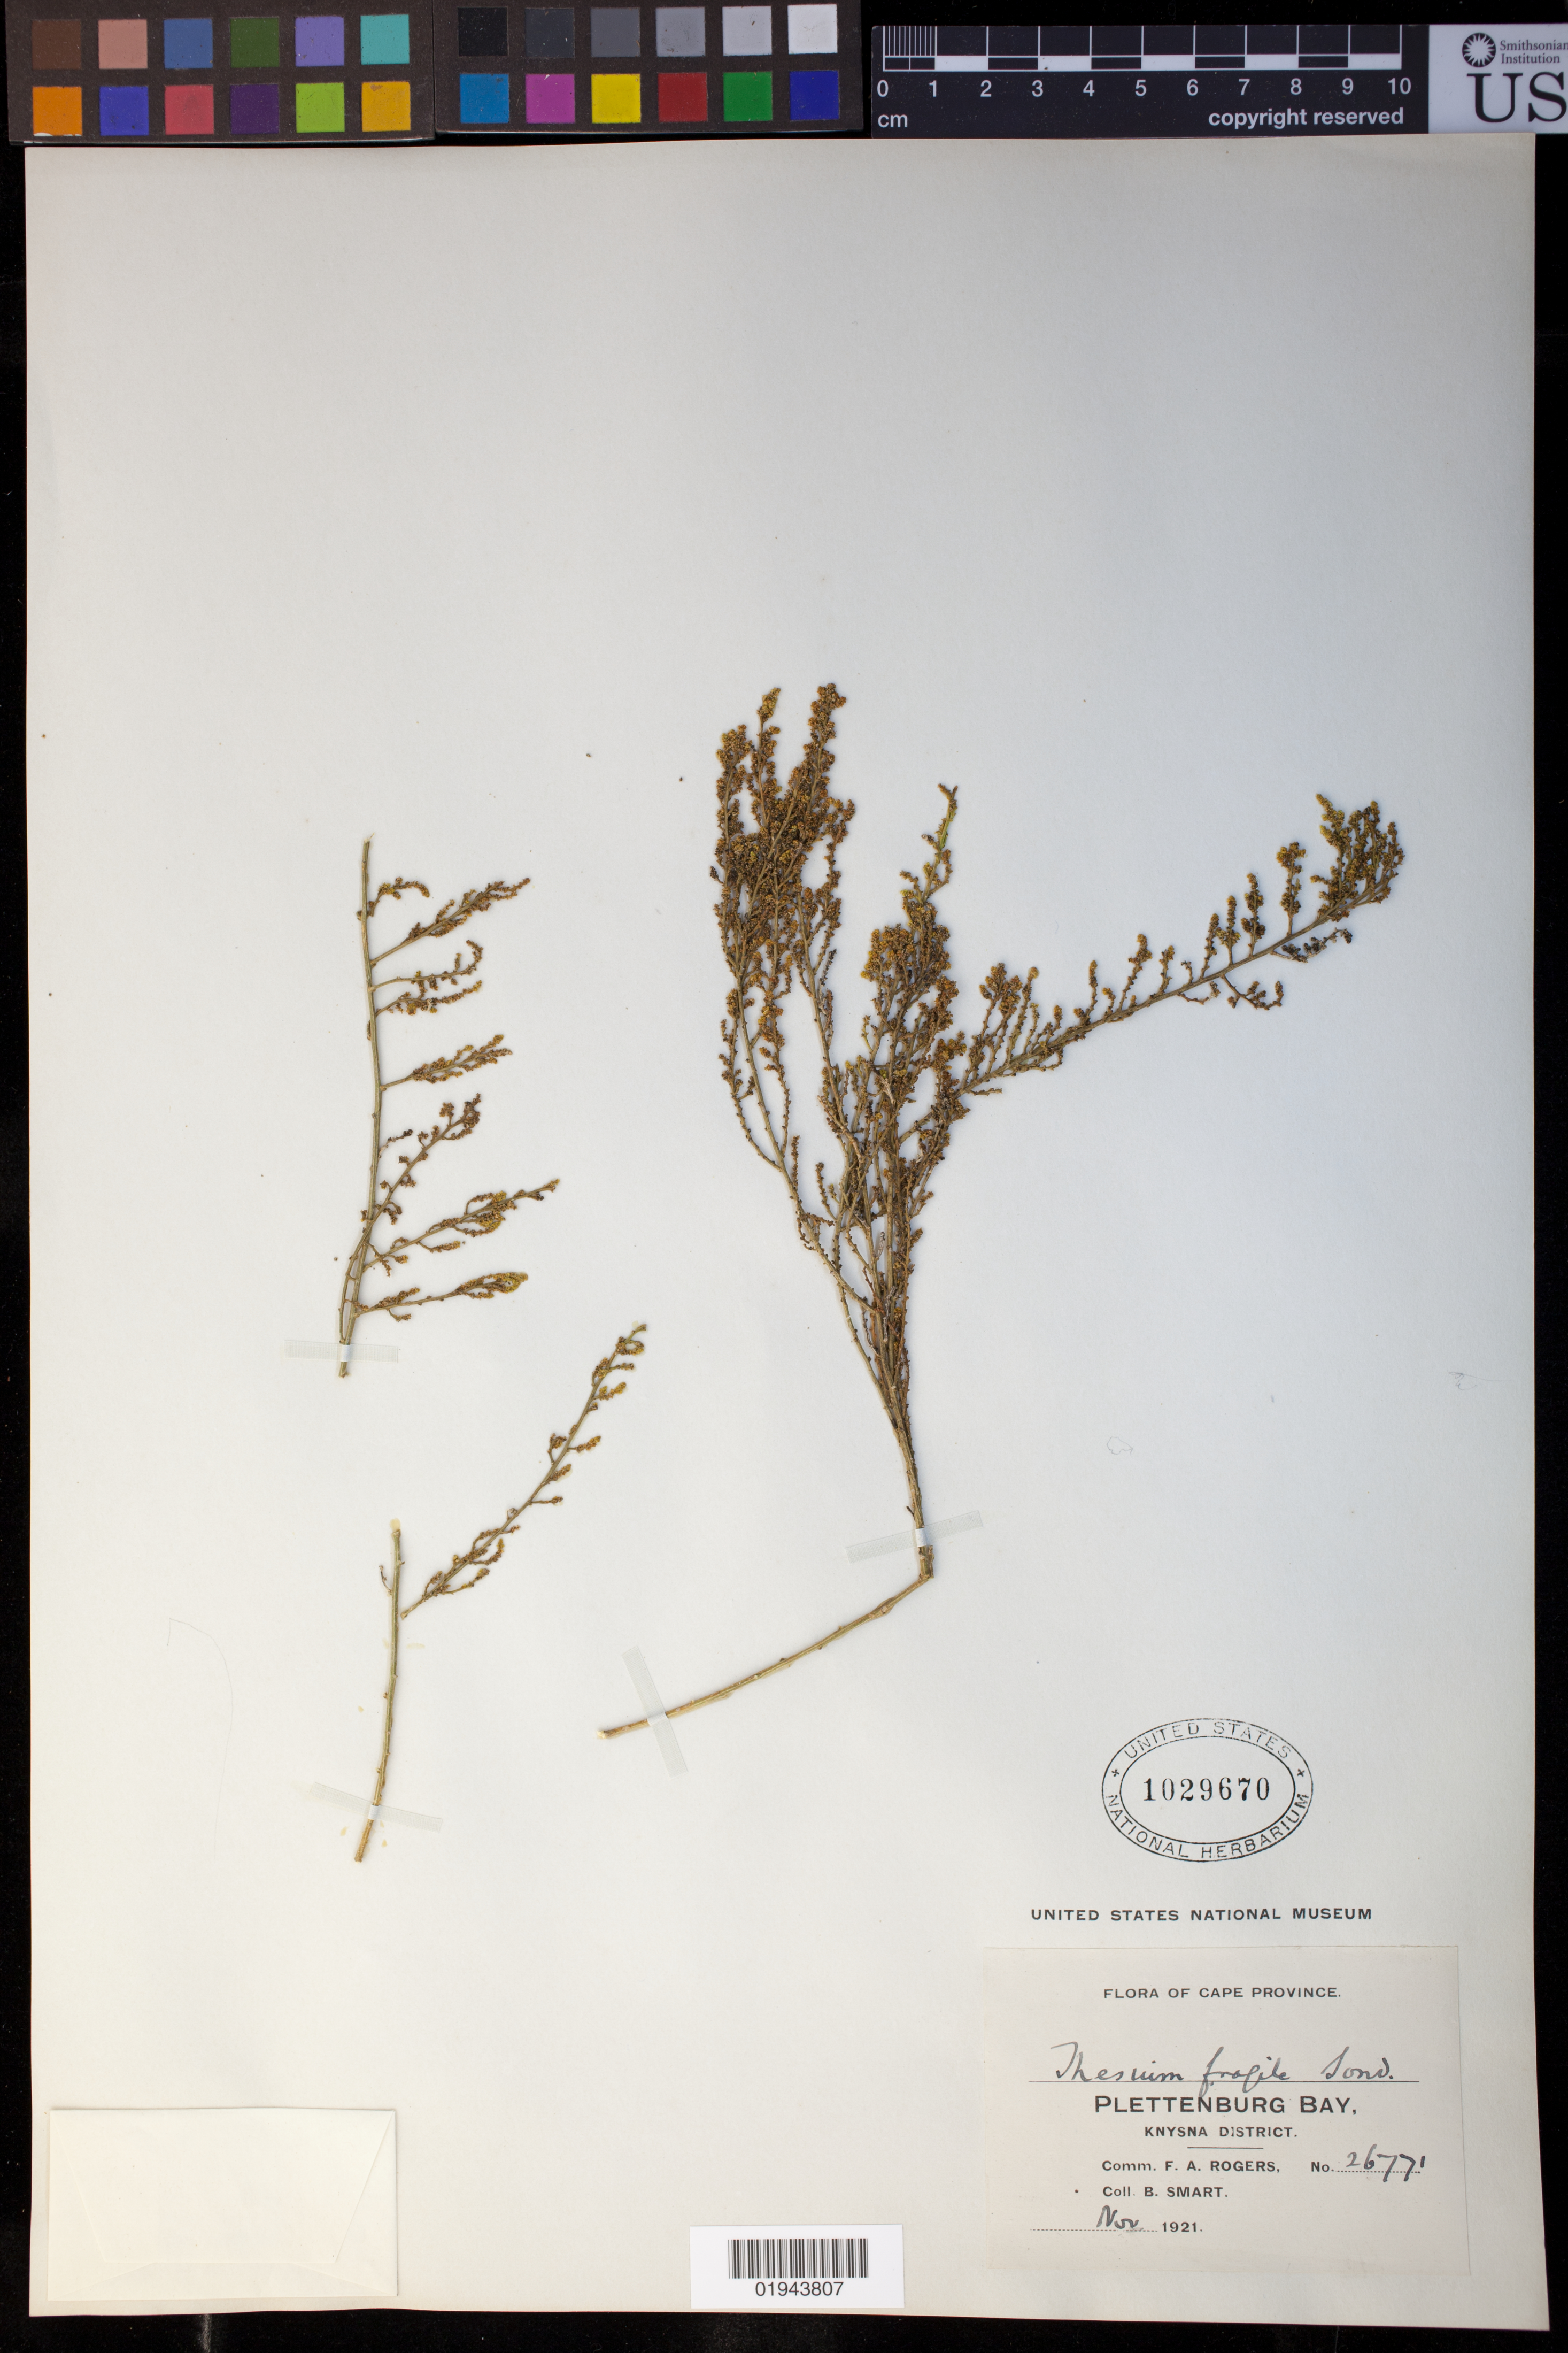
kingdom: Plantae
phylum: Tracheophyta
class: Magnoliopsida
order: Santalales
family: Thesiaceae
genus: Thesium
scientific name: Thesium fragile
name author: L. f.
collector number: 26771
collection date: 1921-11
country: South Africa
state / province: Western Cape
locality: Plettenburg Bay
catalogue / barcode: US 1029670